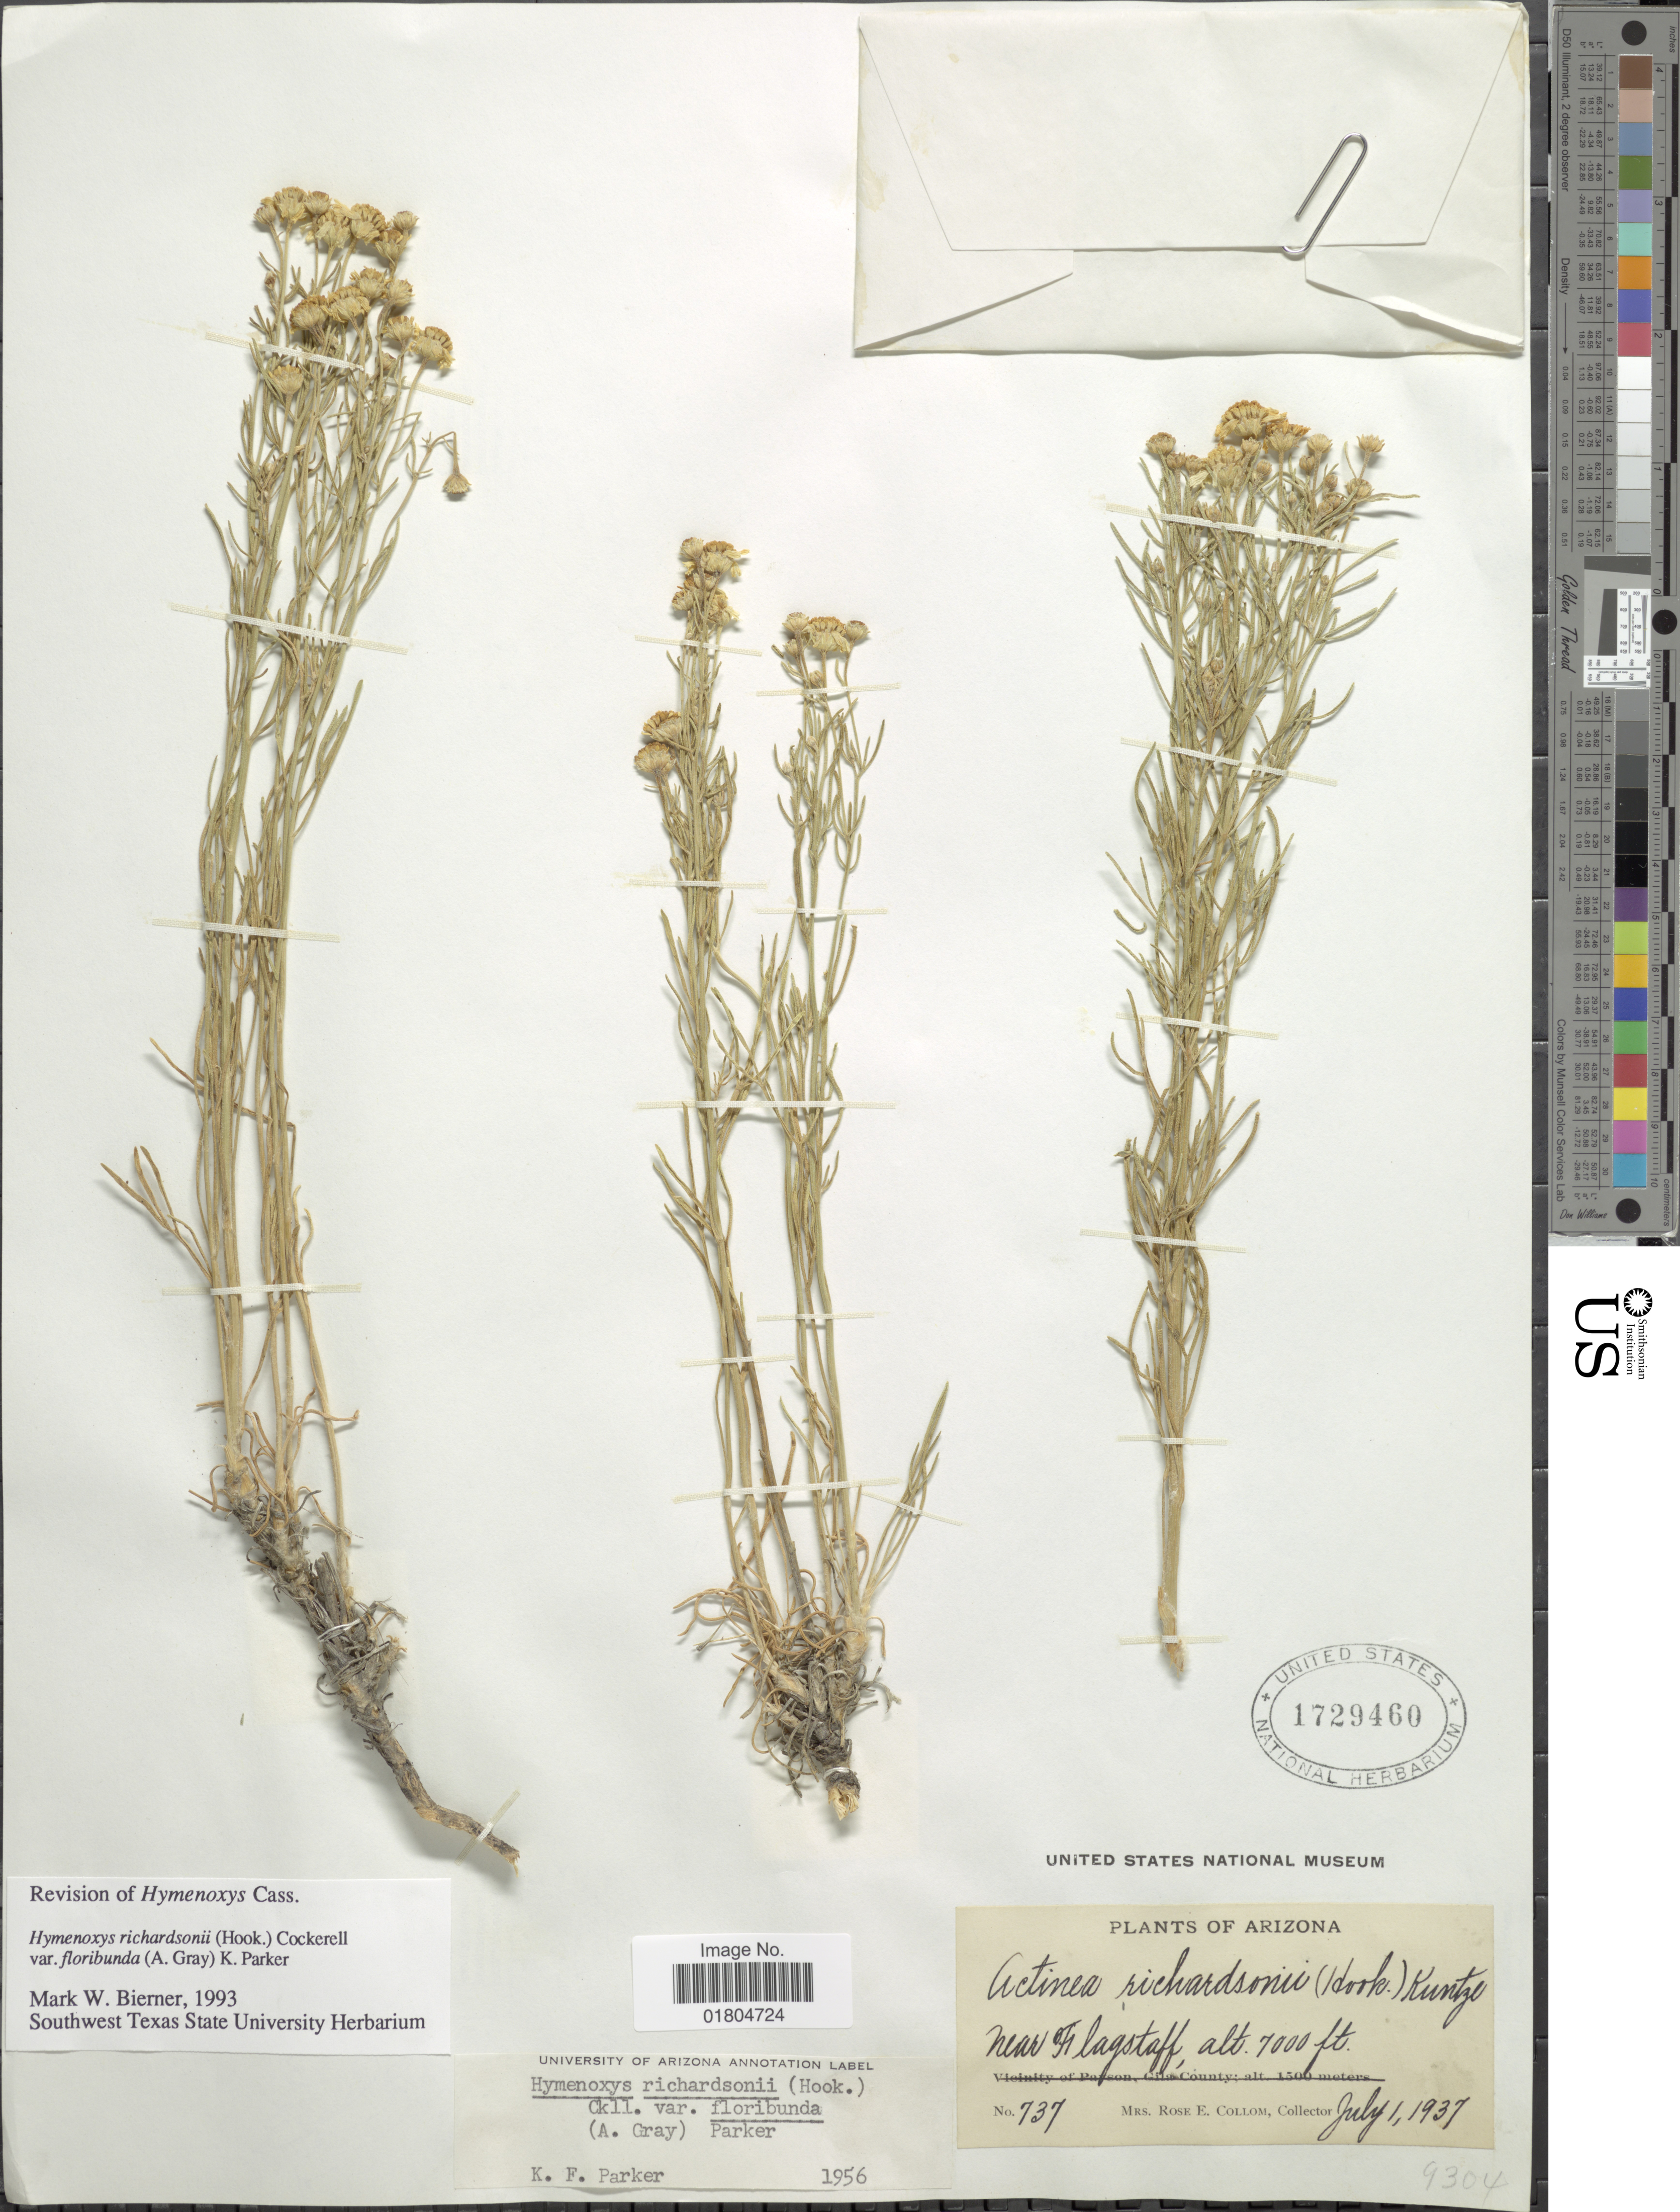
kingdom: Plantae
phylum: Tracheophyta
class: Magnoliopsida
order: Asterales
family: Asteraceae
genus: Hymenoxys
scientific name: Hymenoxys richardsonii var. floribunda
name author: (A. Gray) K.F. Parker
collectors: R. E. Collom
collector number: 737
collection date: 1937-07-01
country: United States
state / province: Arizona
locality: Near Flagstaff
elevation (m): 2134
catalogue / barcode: US 1729460